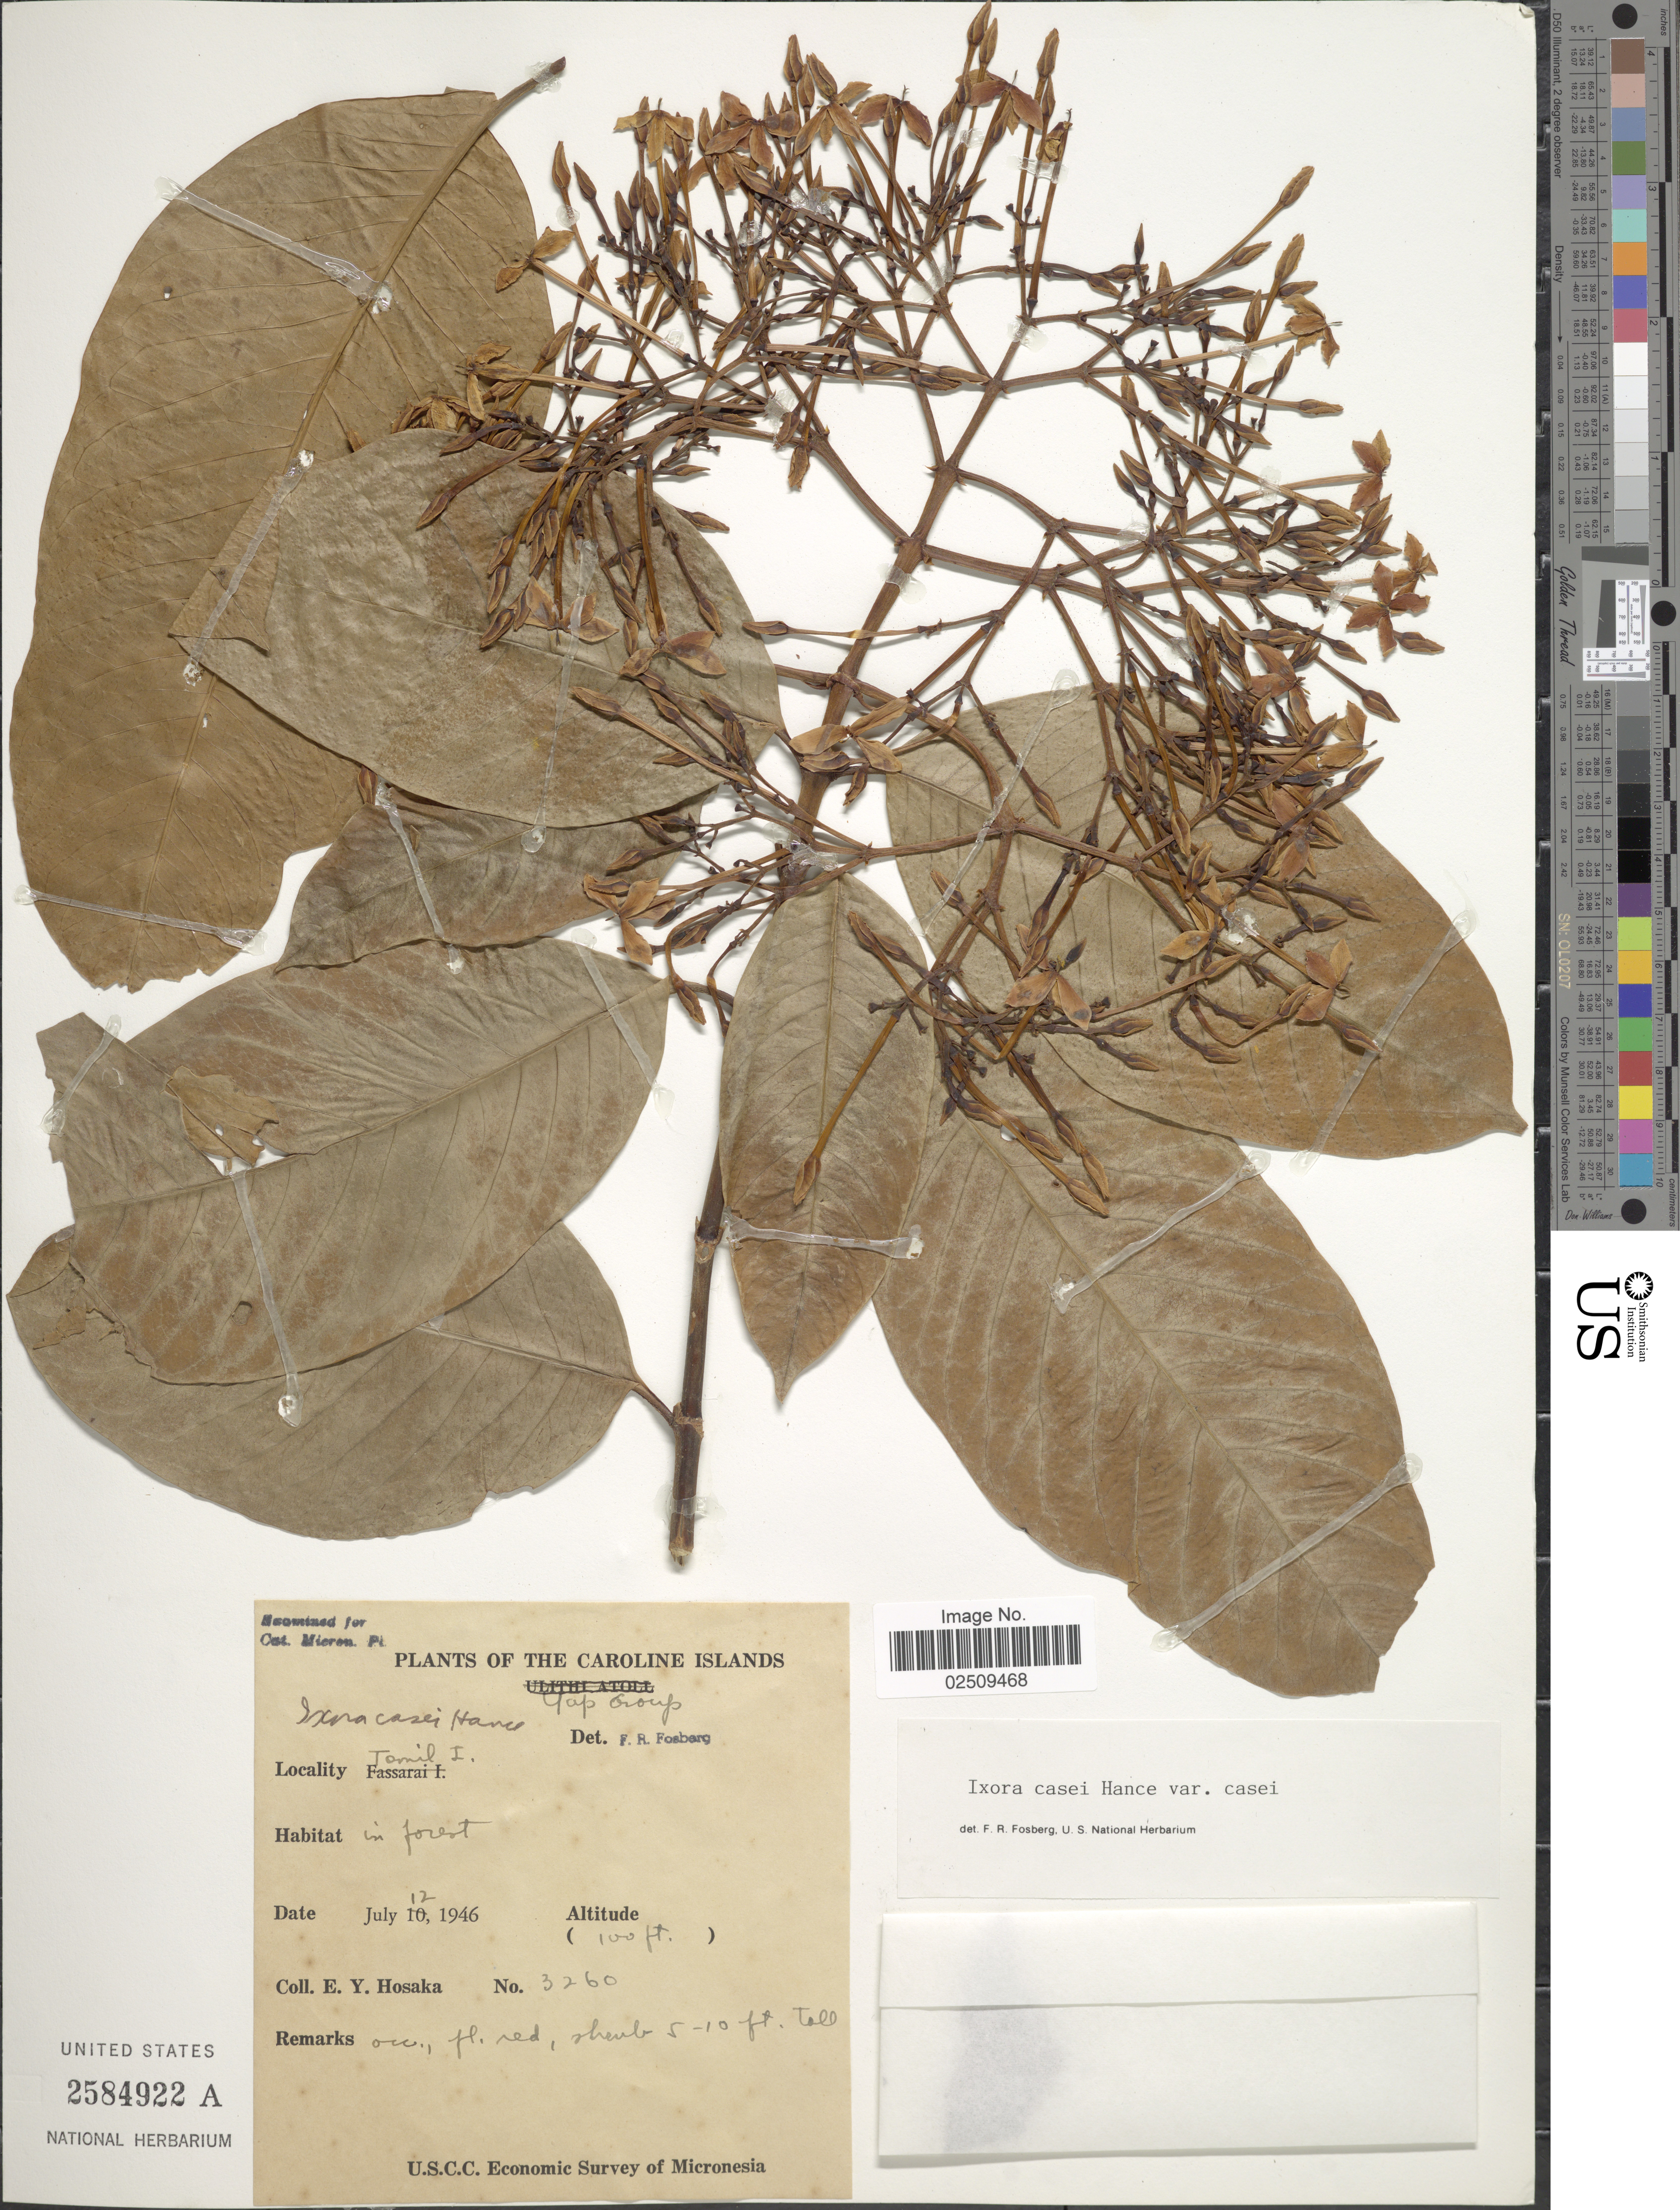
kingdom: Plantae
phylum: Tracheophyta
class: Magnoliopsida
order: Gentianales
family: Rubiaceae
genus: Ixora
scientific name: Ixora casei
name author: Hance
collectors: E. Y. Hosaka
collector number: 3260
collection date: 1946-07-12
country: Micronesia, Federated States of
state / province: Yap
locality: The Caroline Islands, Yap Group, Temil I, in forest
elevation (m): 30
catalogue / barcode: US 2584922A